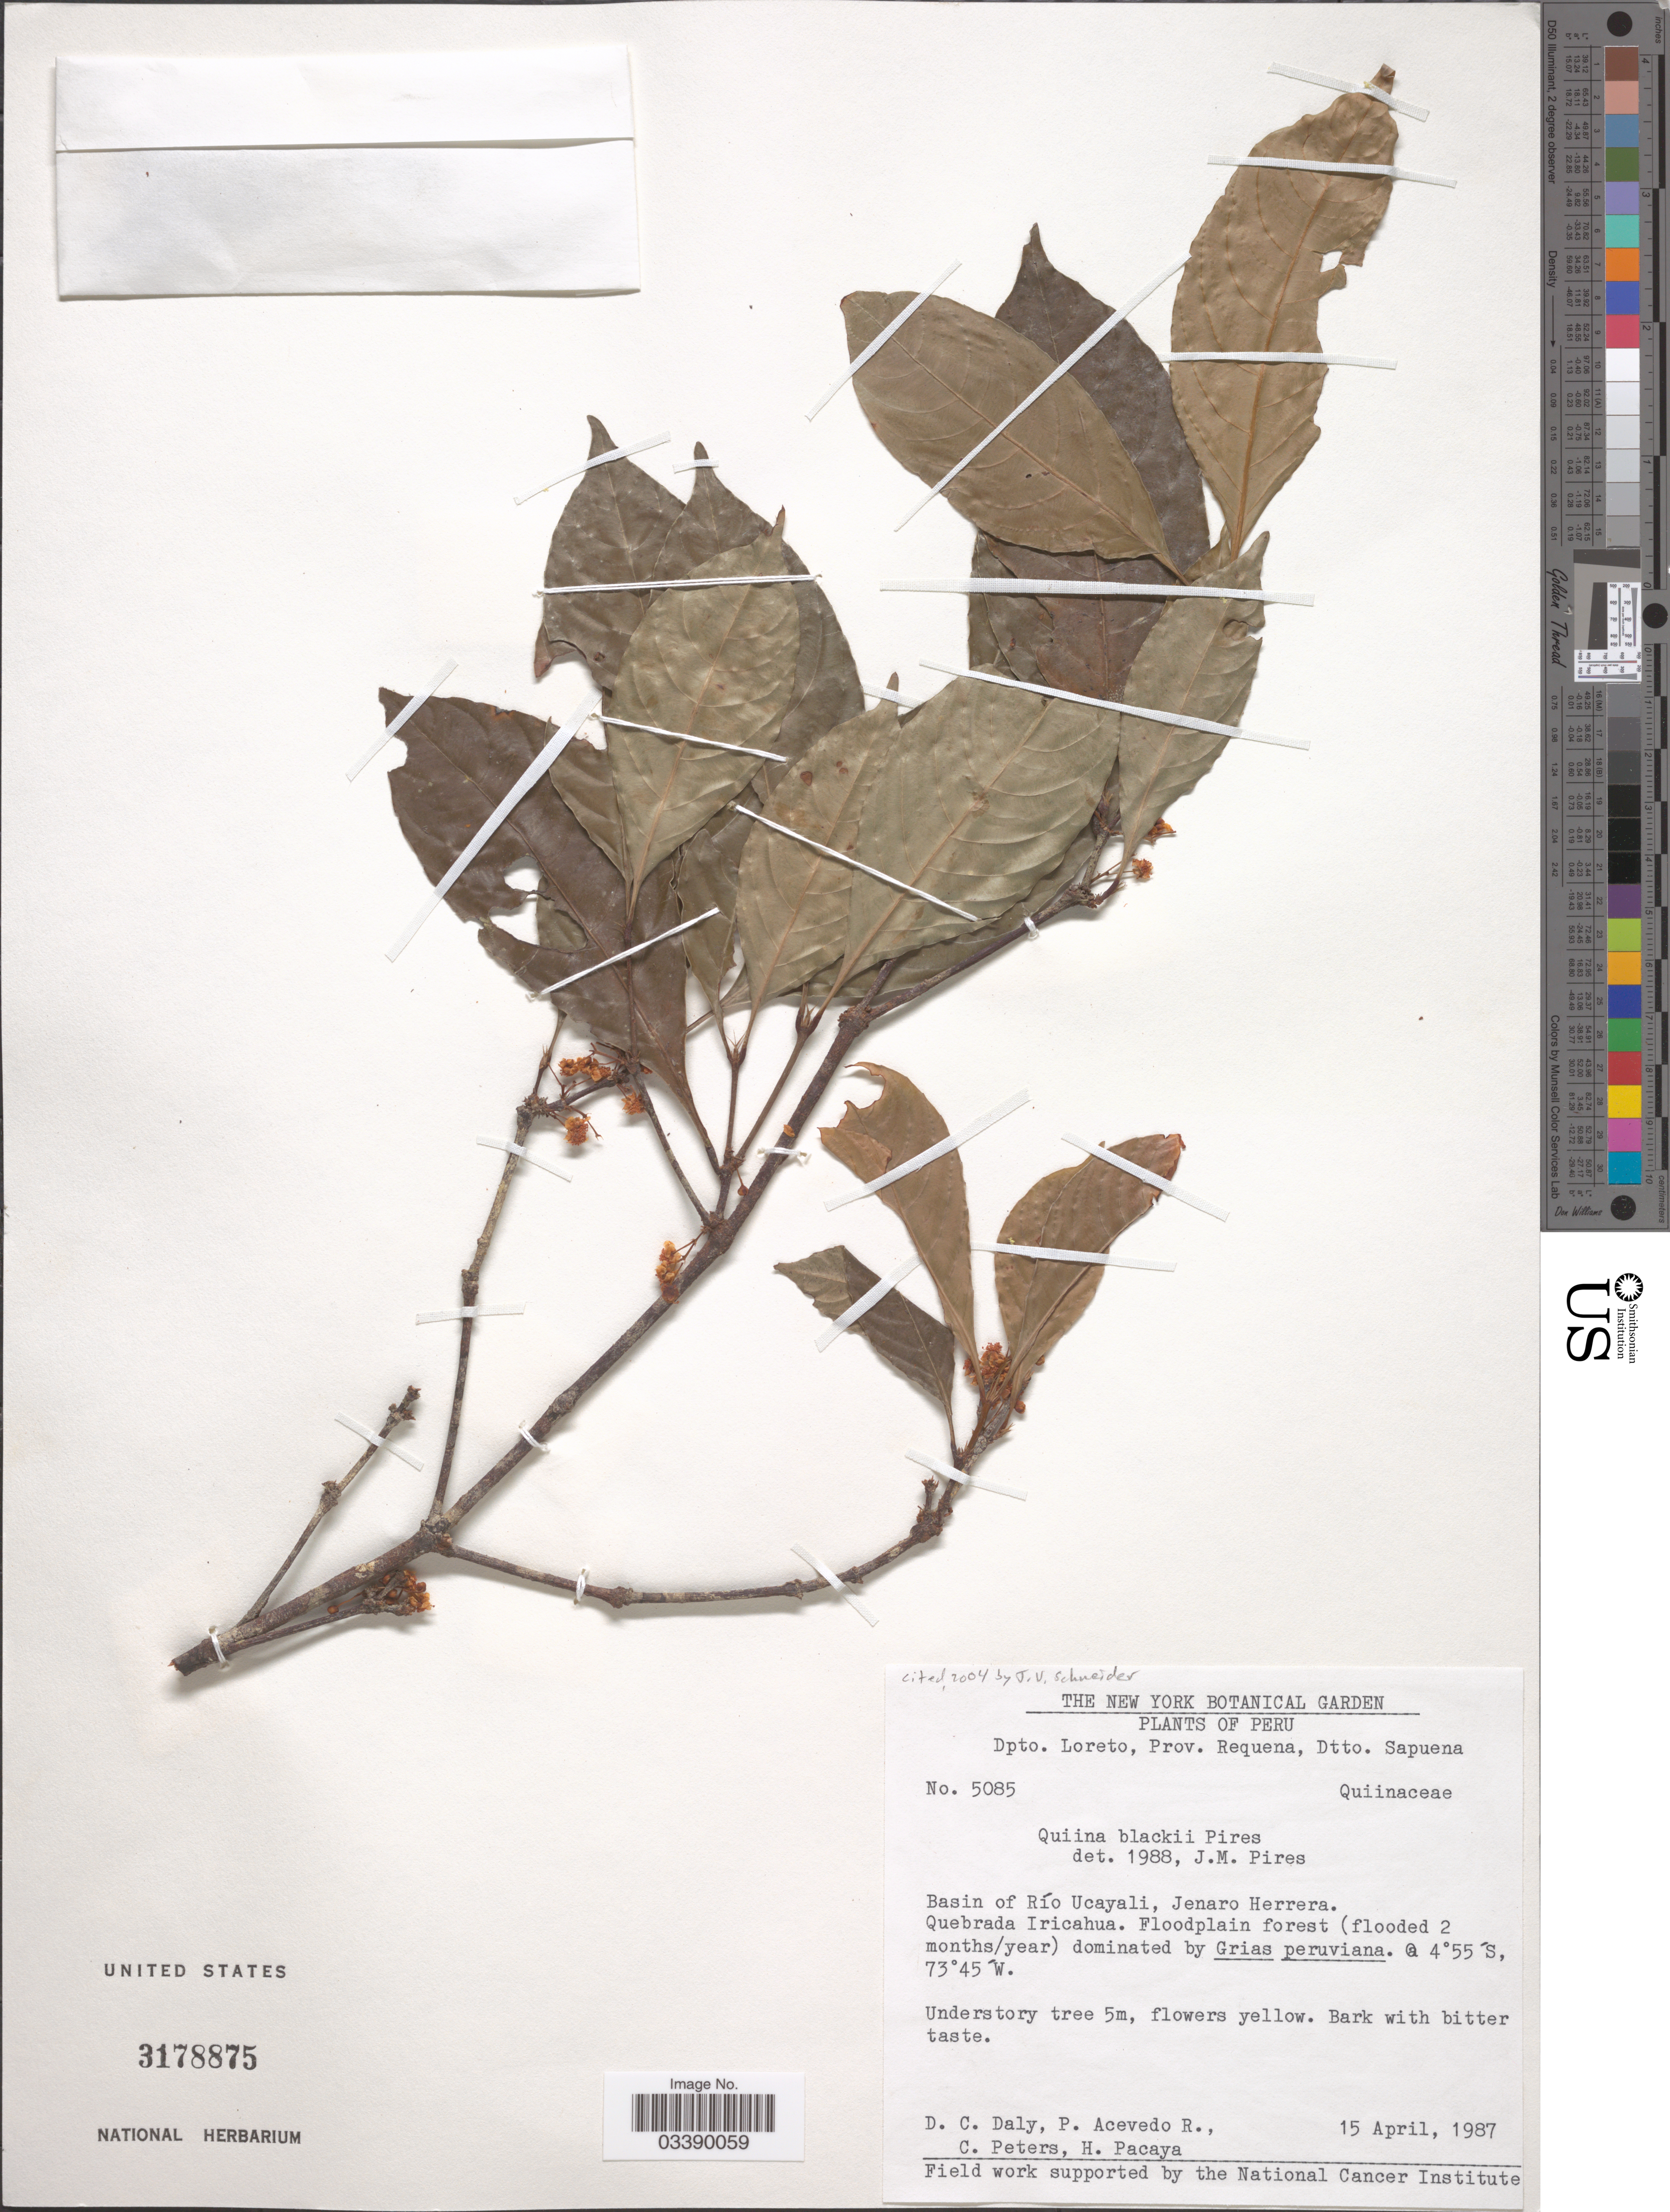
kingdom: Plantae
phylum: Tracheophyta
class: Magnoliopsida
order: Malpighiales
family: Quiinaceae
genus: Quiina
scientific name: Quiina blackii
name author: Pires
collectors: D. C. Daly, P. Acevedo R., C. Peters & H. Pacaya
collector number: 5085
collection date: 1987-04-15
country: Peru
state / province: Loreto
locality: Dpto. Loreto, Prov. Requena, Dtto Sapuena. Basin of Río Ucayali, Jenaro Herrera. Quebrada Iricahua.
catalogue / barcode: US 3178875